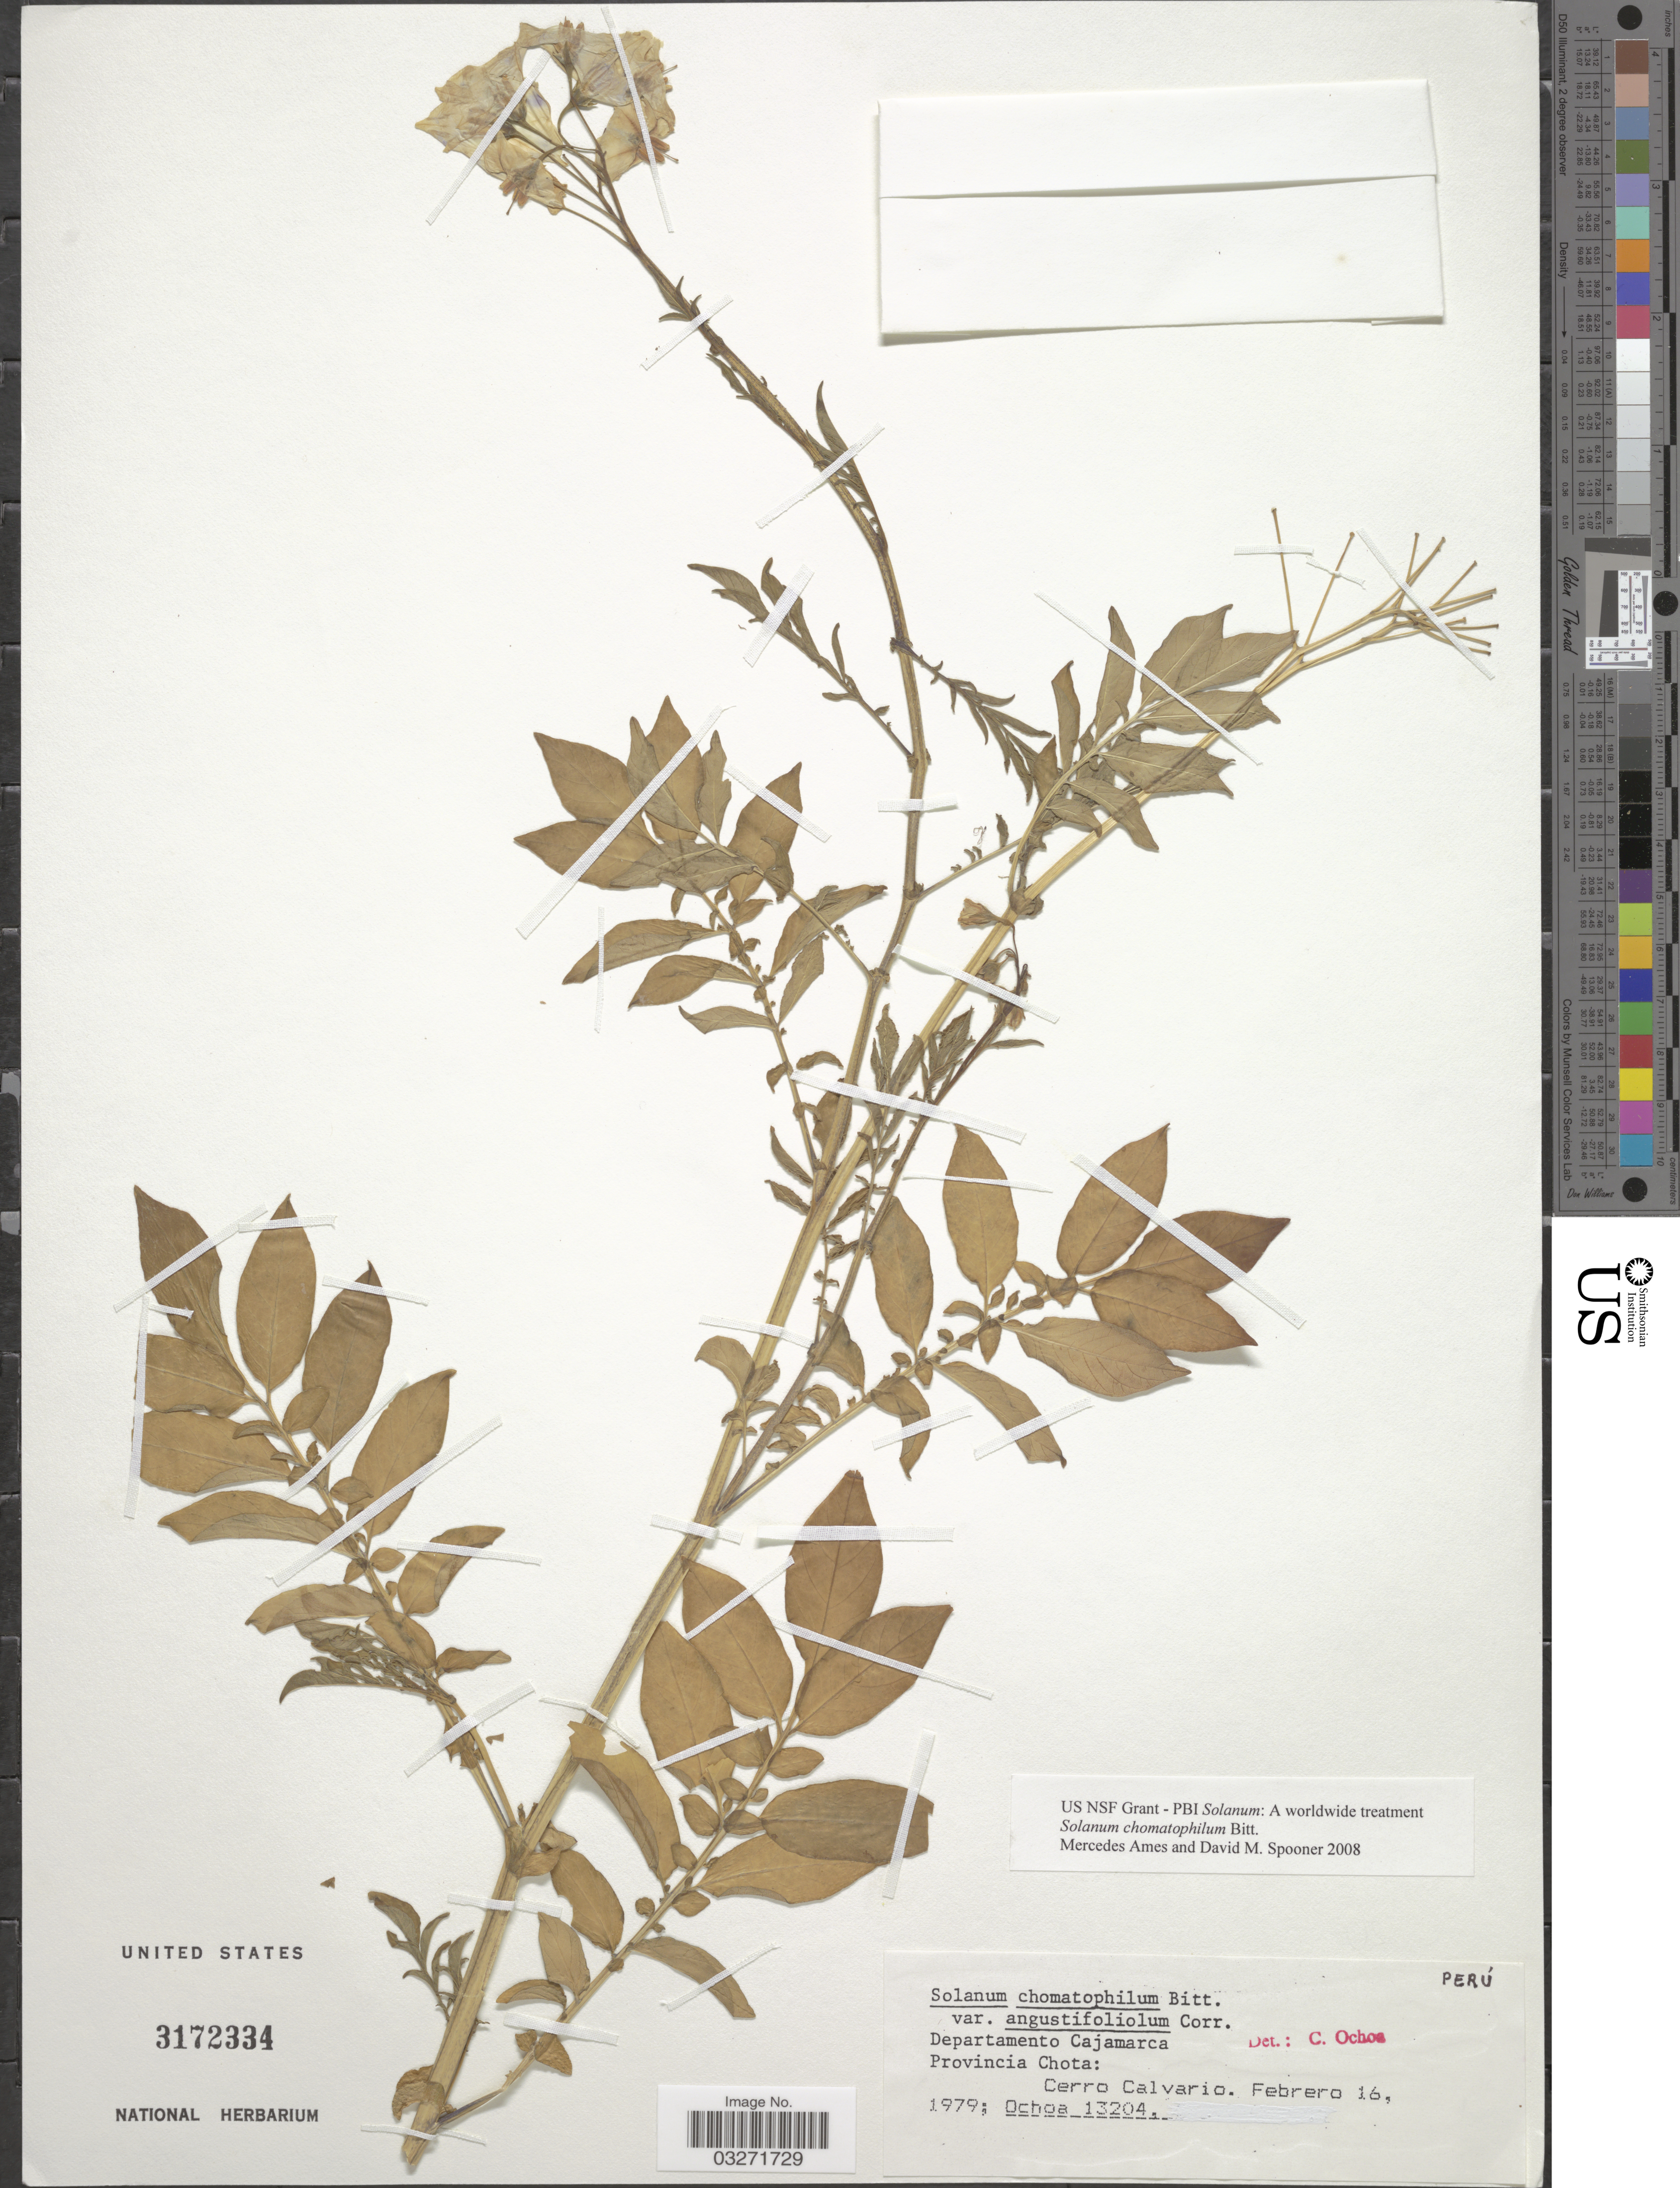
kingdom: Plantae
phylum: Tracheophyta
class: Magnoliopsida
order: Solanales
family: Solanaceae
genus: Solanum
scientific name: Solanum chomatophilum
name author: Bitter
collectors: -. Ochoa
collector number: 13204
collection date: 1979-02-16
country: Peru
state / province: Cajamarca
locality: Departamento Cajamarca. Provincia Chota: Cerro Calvario.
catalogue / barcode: US 3172334